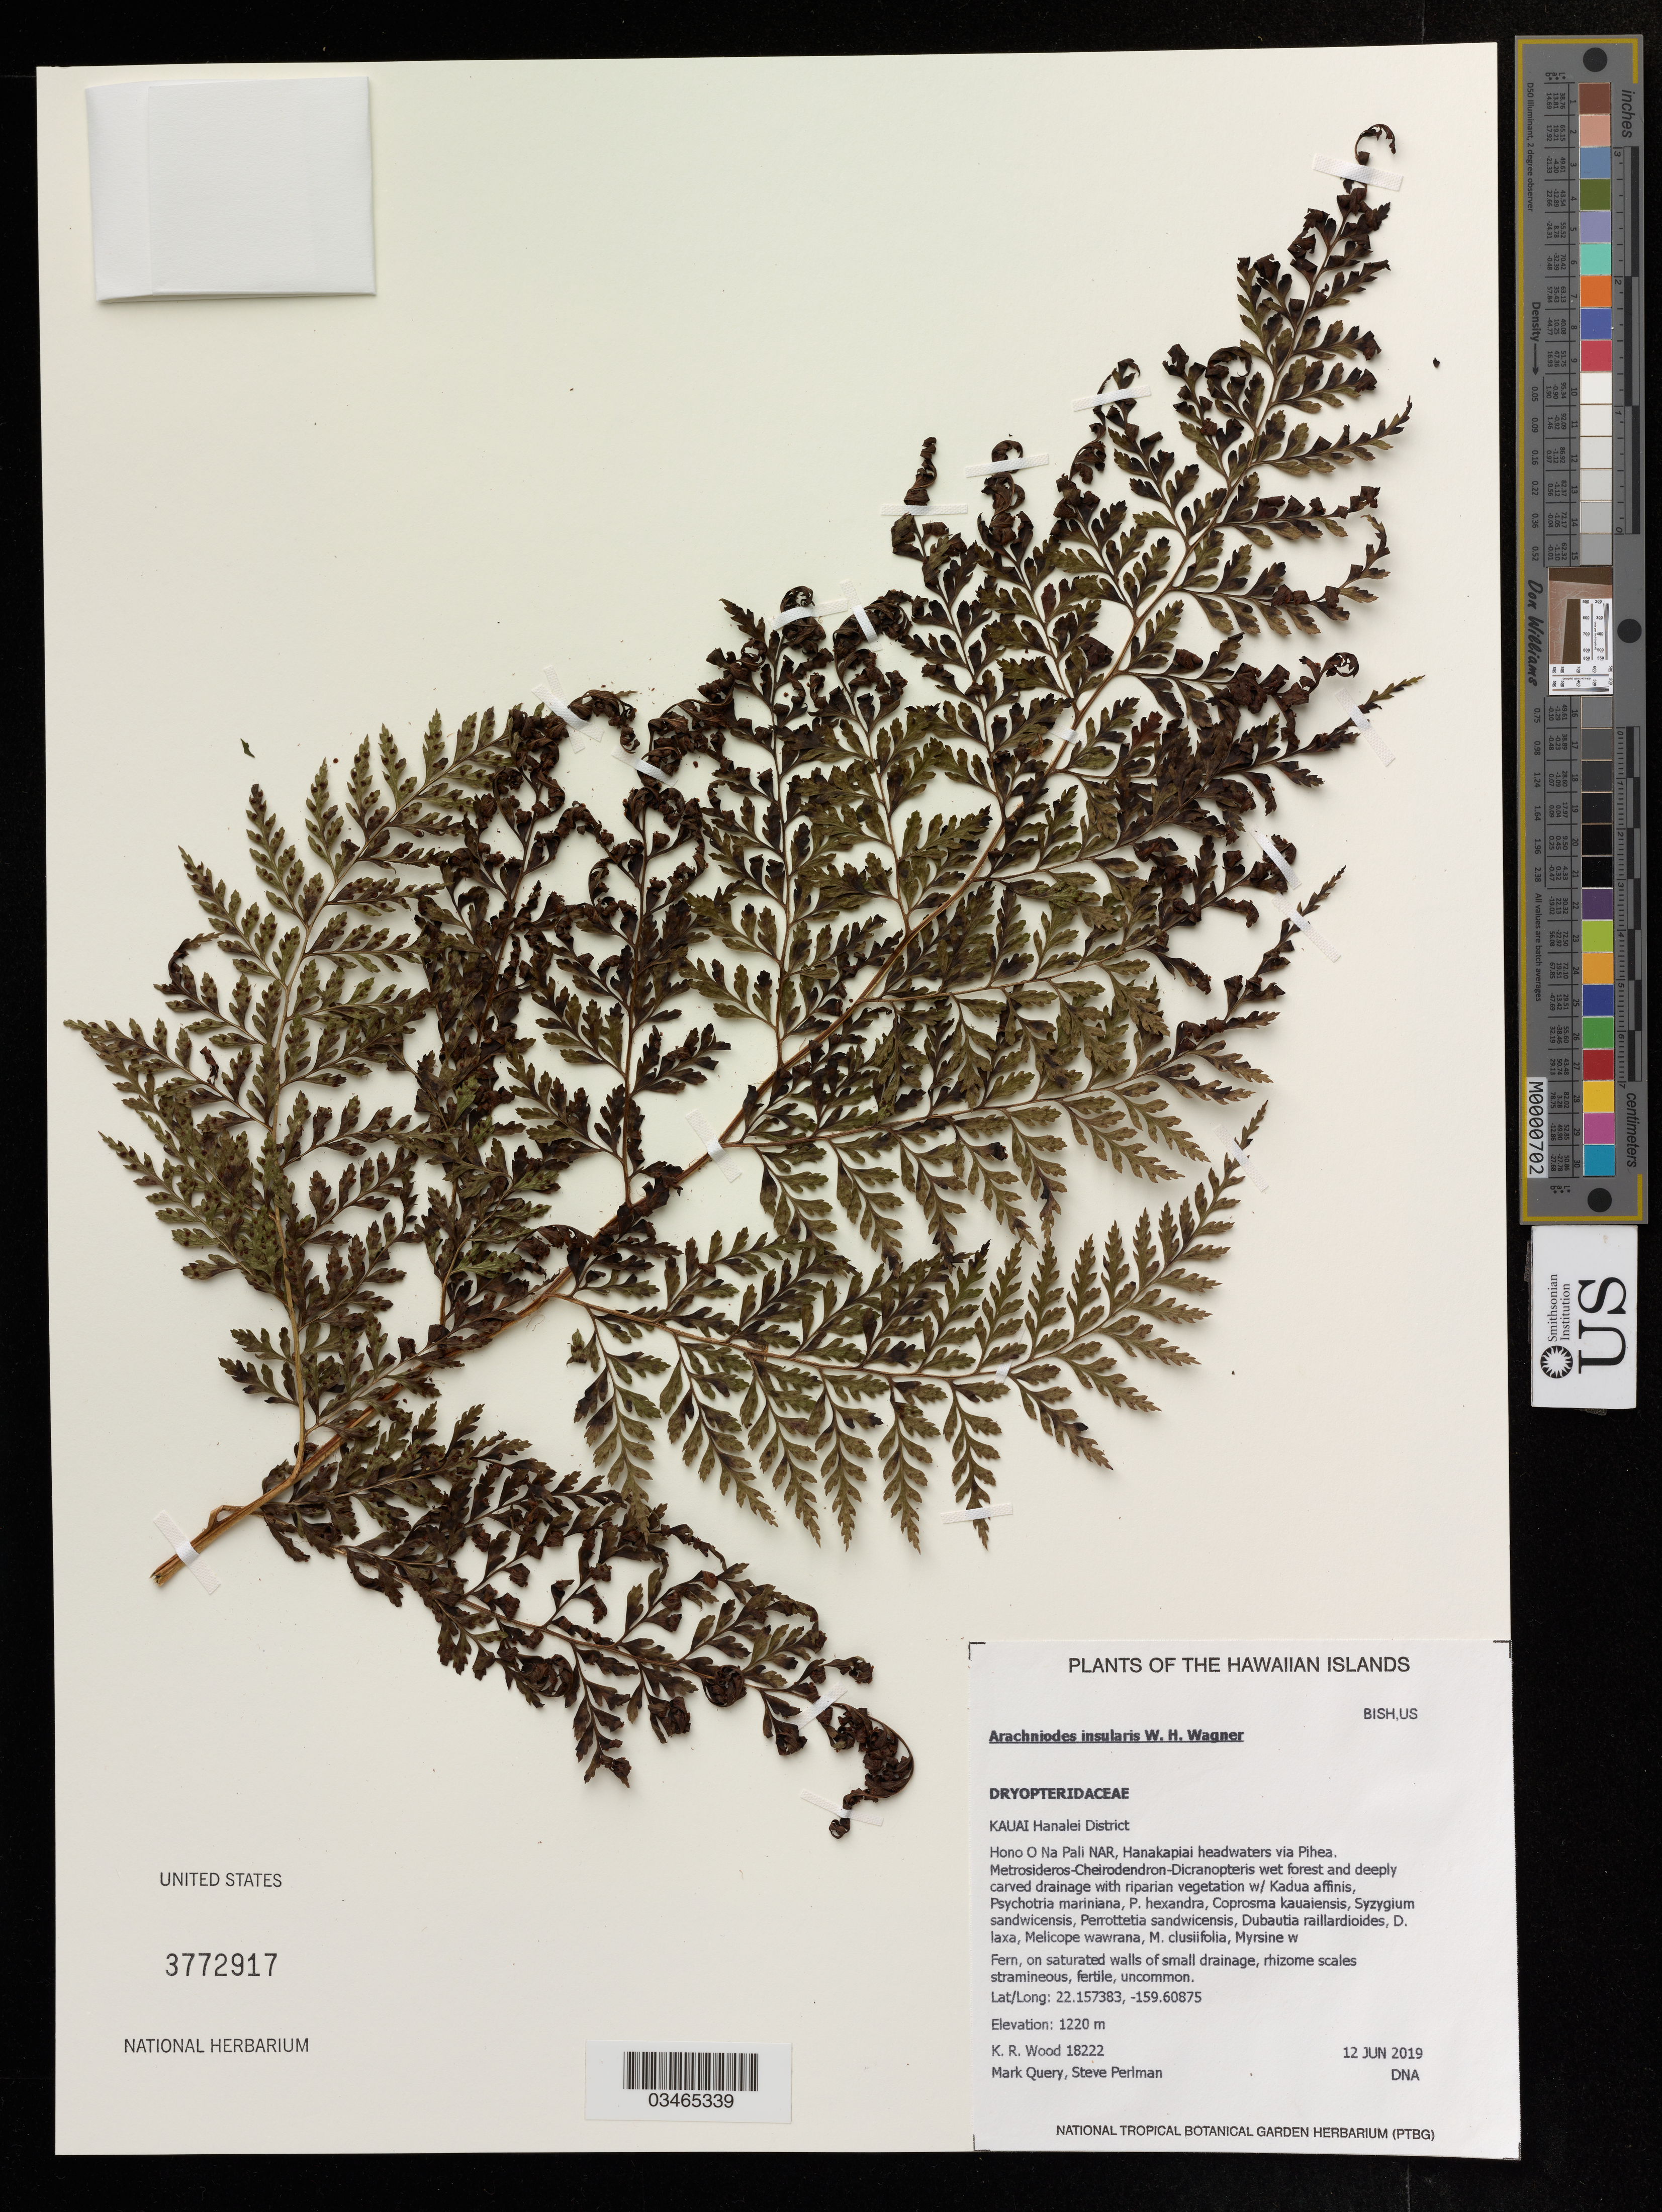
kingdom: Plantae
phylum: Tracheophyta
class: Polypodiopsida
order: Polypodiales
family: Dryopteridaceae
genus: Arachniodes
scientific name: Arachniodes insularis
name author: W.H. Wagner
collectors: K. R. Wood, M. Query & S. Perlman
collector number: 18222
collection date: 2019-06-12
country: United States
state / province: Hawaii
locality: Kauai Hanalei District, Hono O Na Pali NAR, Hanakapiai headwaters via Pihea.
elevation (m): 1220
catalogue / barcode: US 3772917